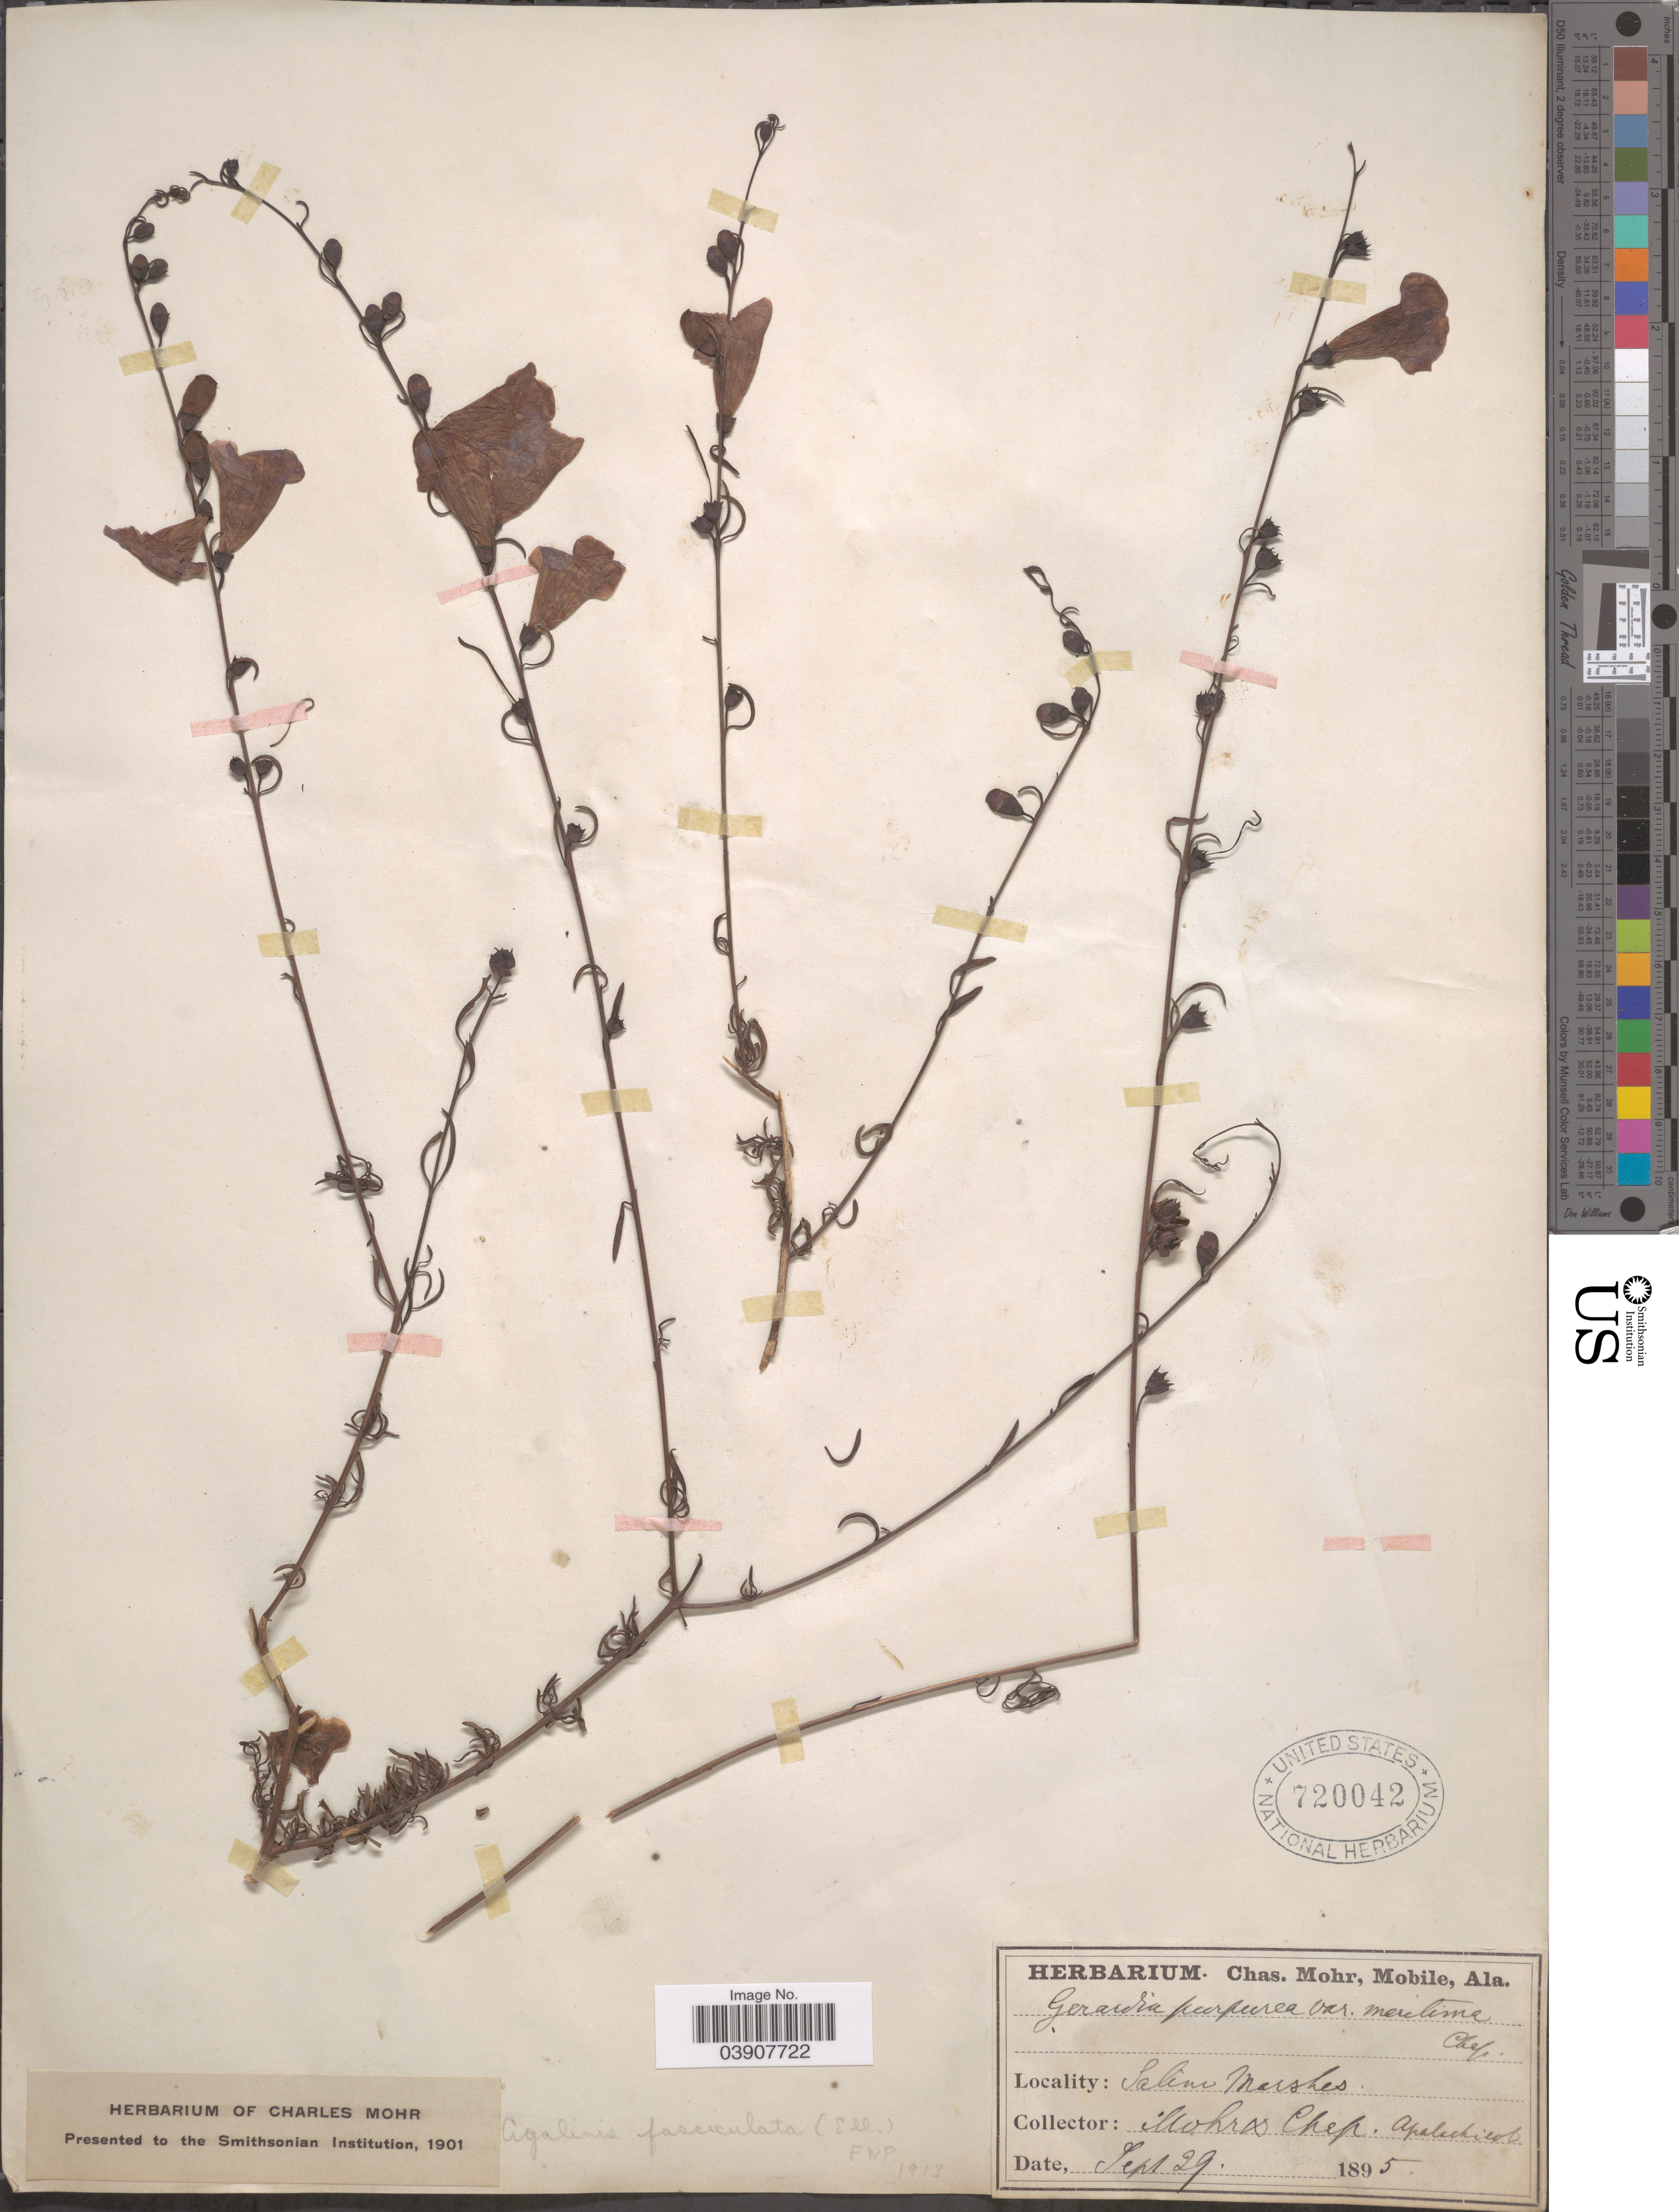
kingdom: Plantae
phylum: Tracheophyta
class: Magnoliopsida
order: Lamiales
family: Orobanchaceae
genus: Agalinis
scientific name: Agalinis fasciculata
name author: (Elliott) Raf.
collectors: Mohr, C. T. (herbarium) & Chap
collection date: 1895-09-29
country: United States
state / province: Florida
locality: Apalachicola.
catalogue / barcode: US 720042